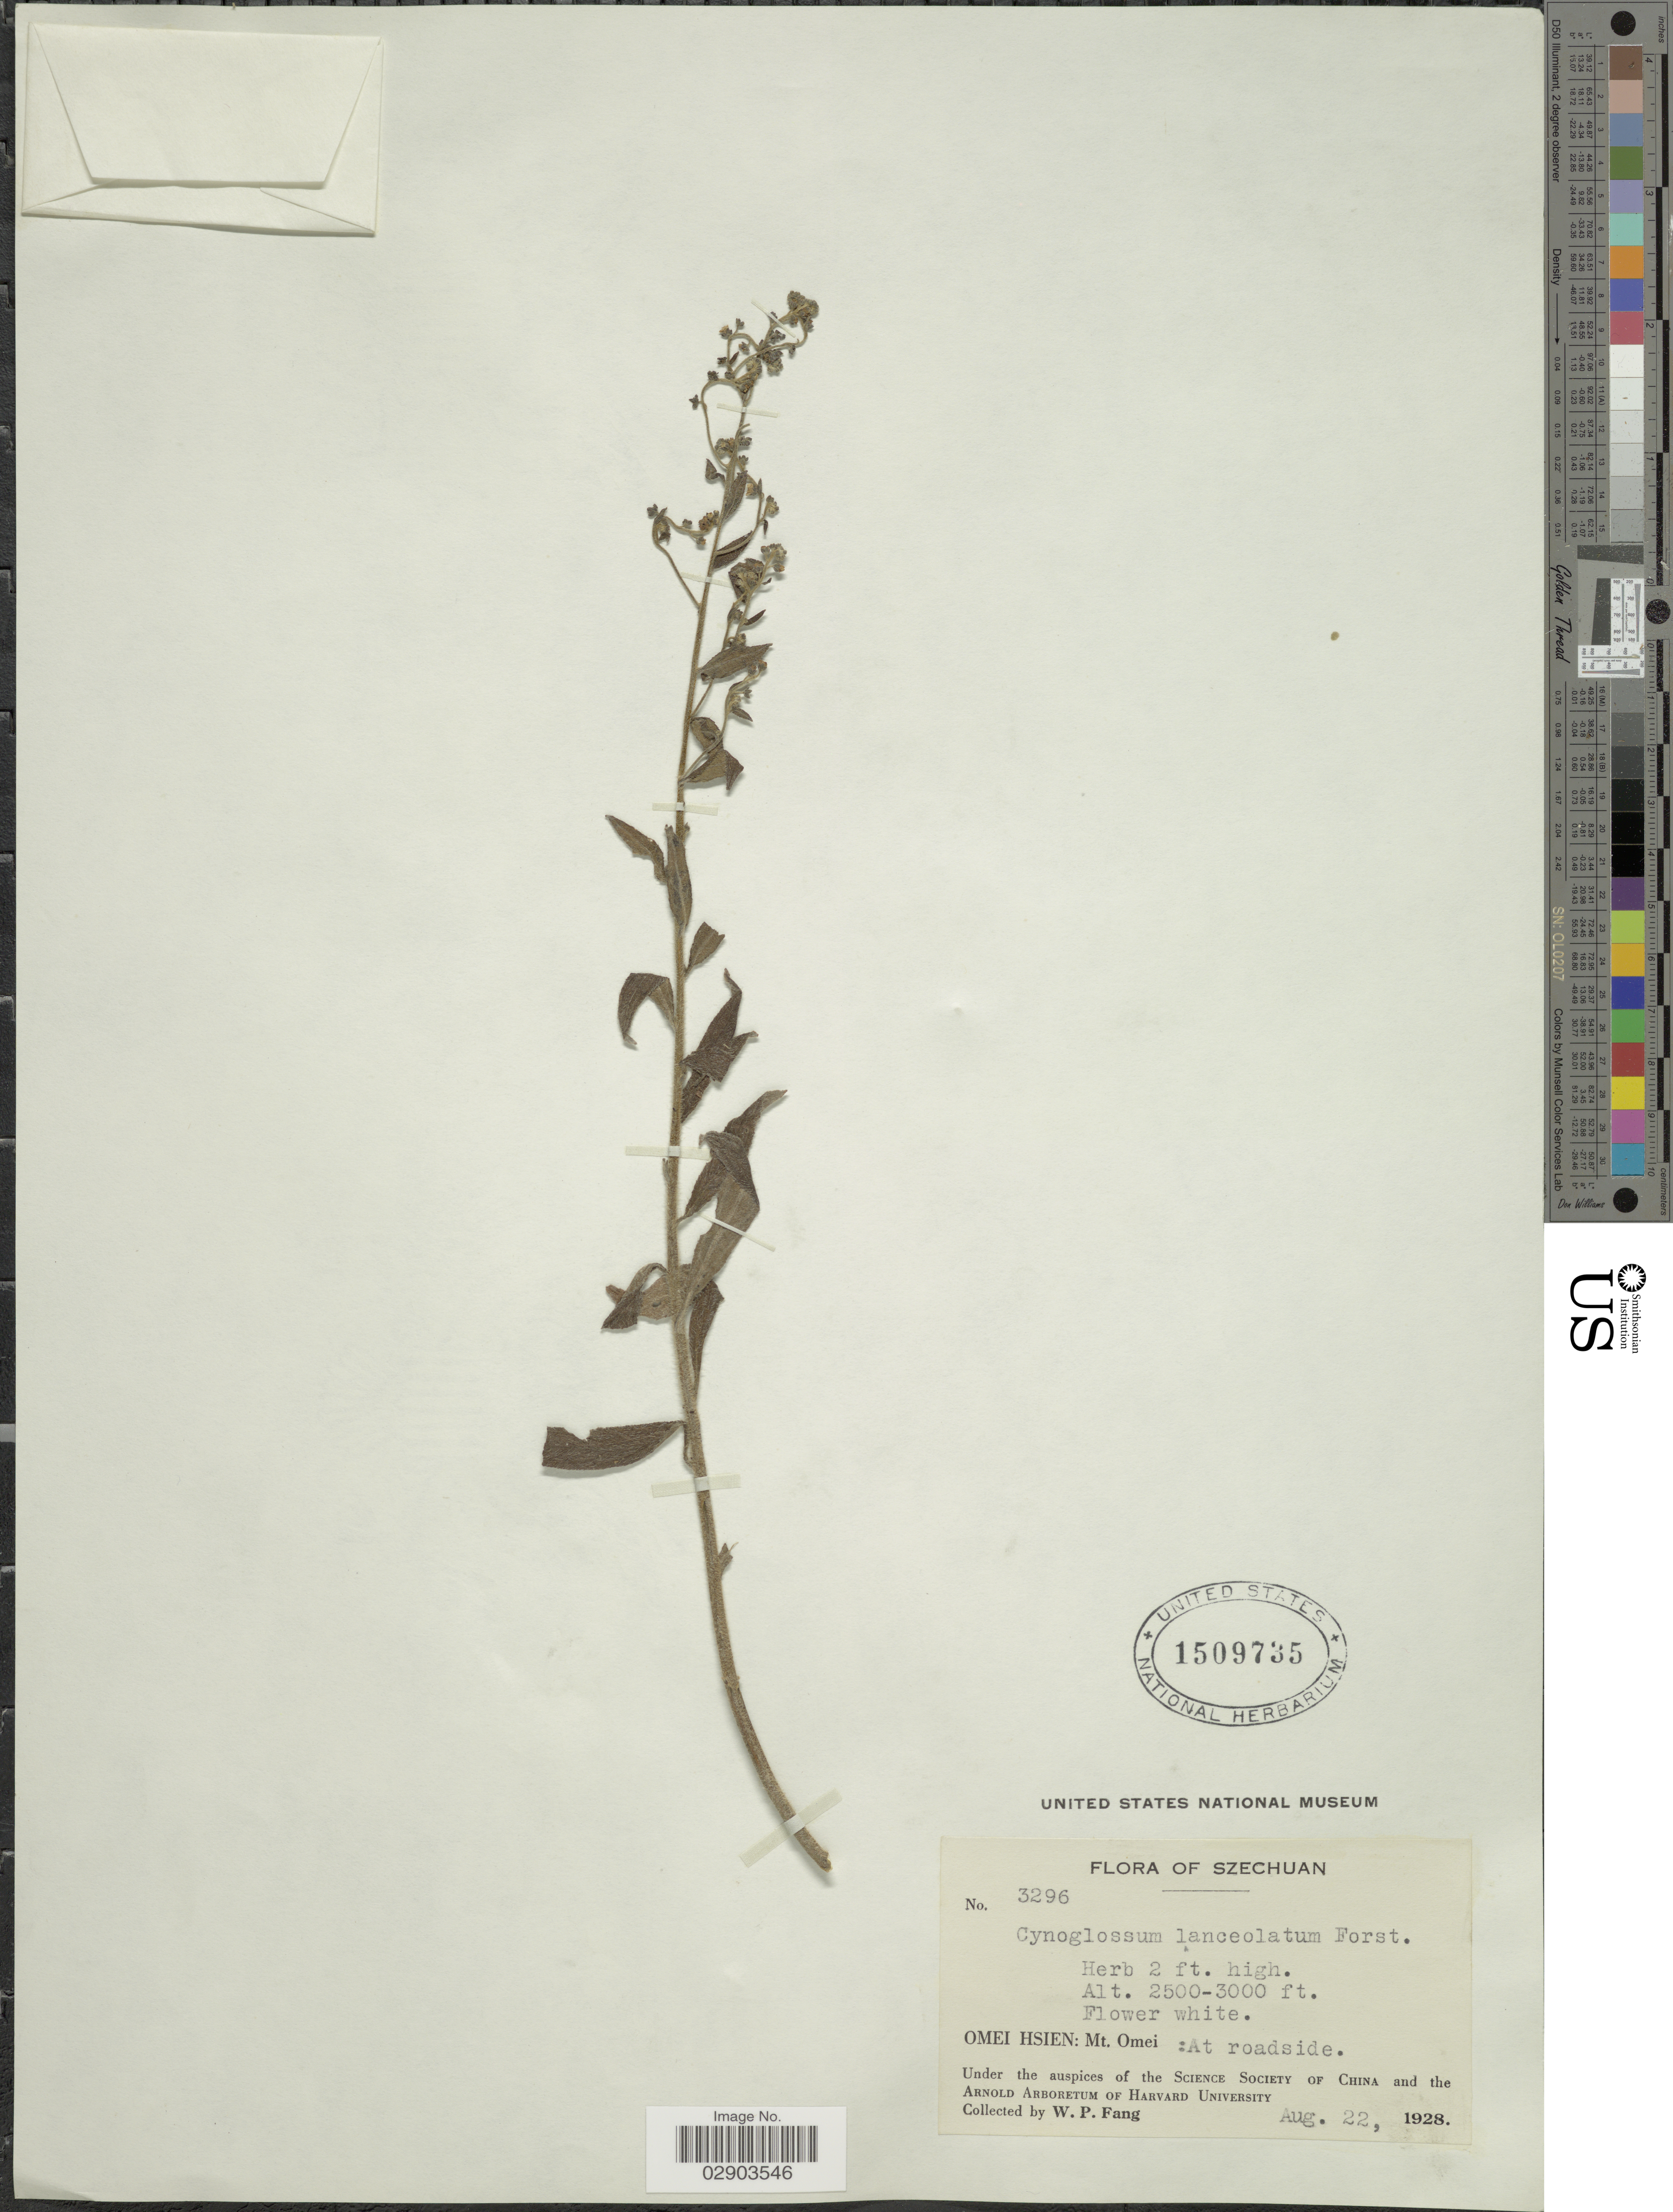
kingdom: Plantae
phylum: Tracheophyta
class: Magnoliopsida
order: Boraginales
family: Boraginaceae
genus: Cynoglossum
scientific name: Cynoglossum lanceolatum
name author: Forssk.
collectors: W. P. Fang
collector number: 3296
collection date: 1928-08-22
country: China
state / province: Sichuan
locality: Szechuan, Omei Hsien: Mt. Omei: At roadside.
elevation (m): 762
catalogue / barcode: US 1509735